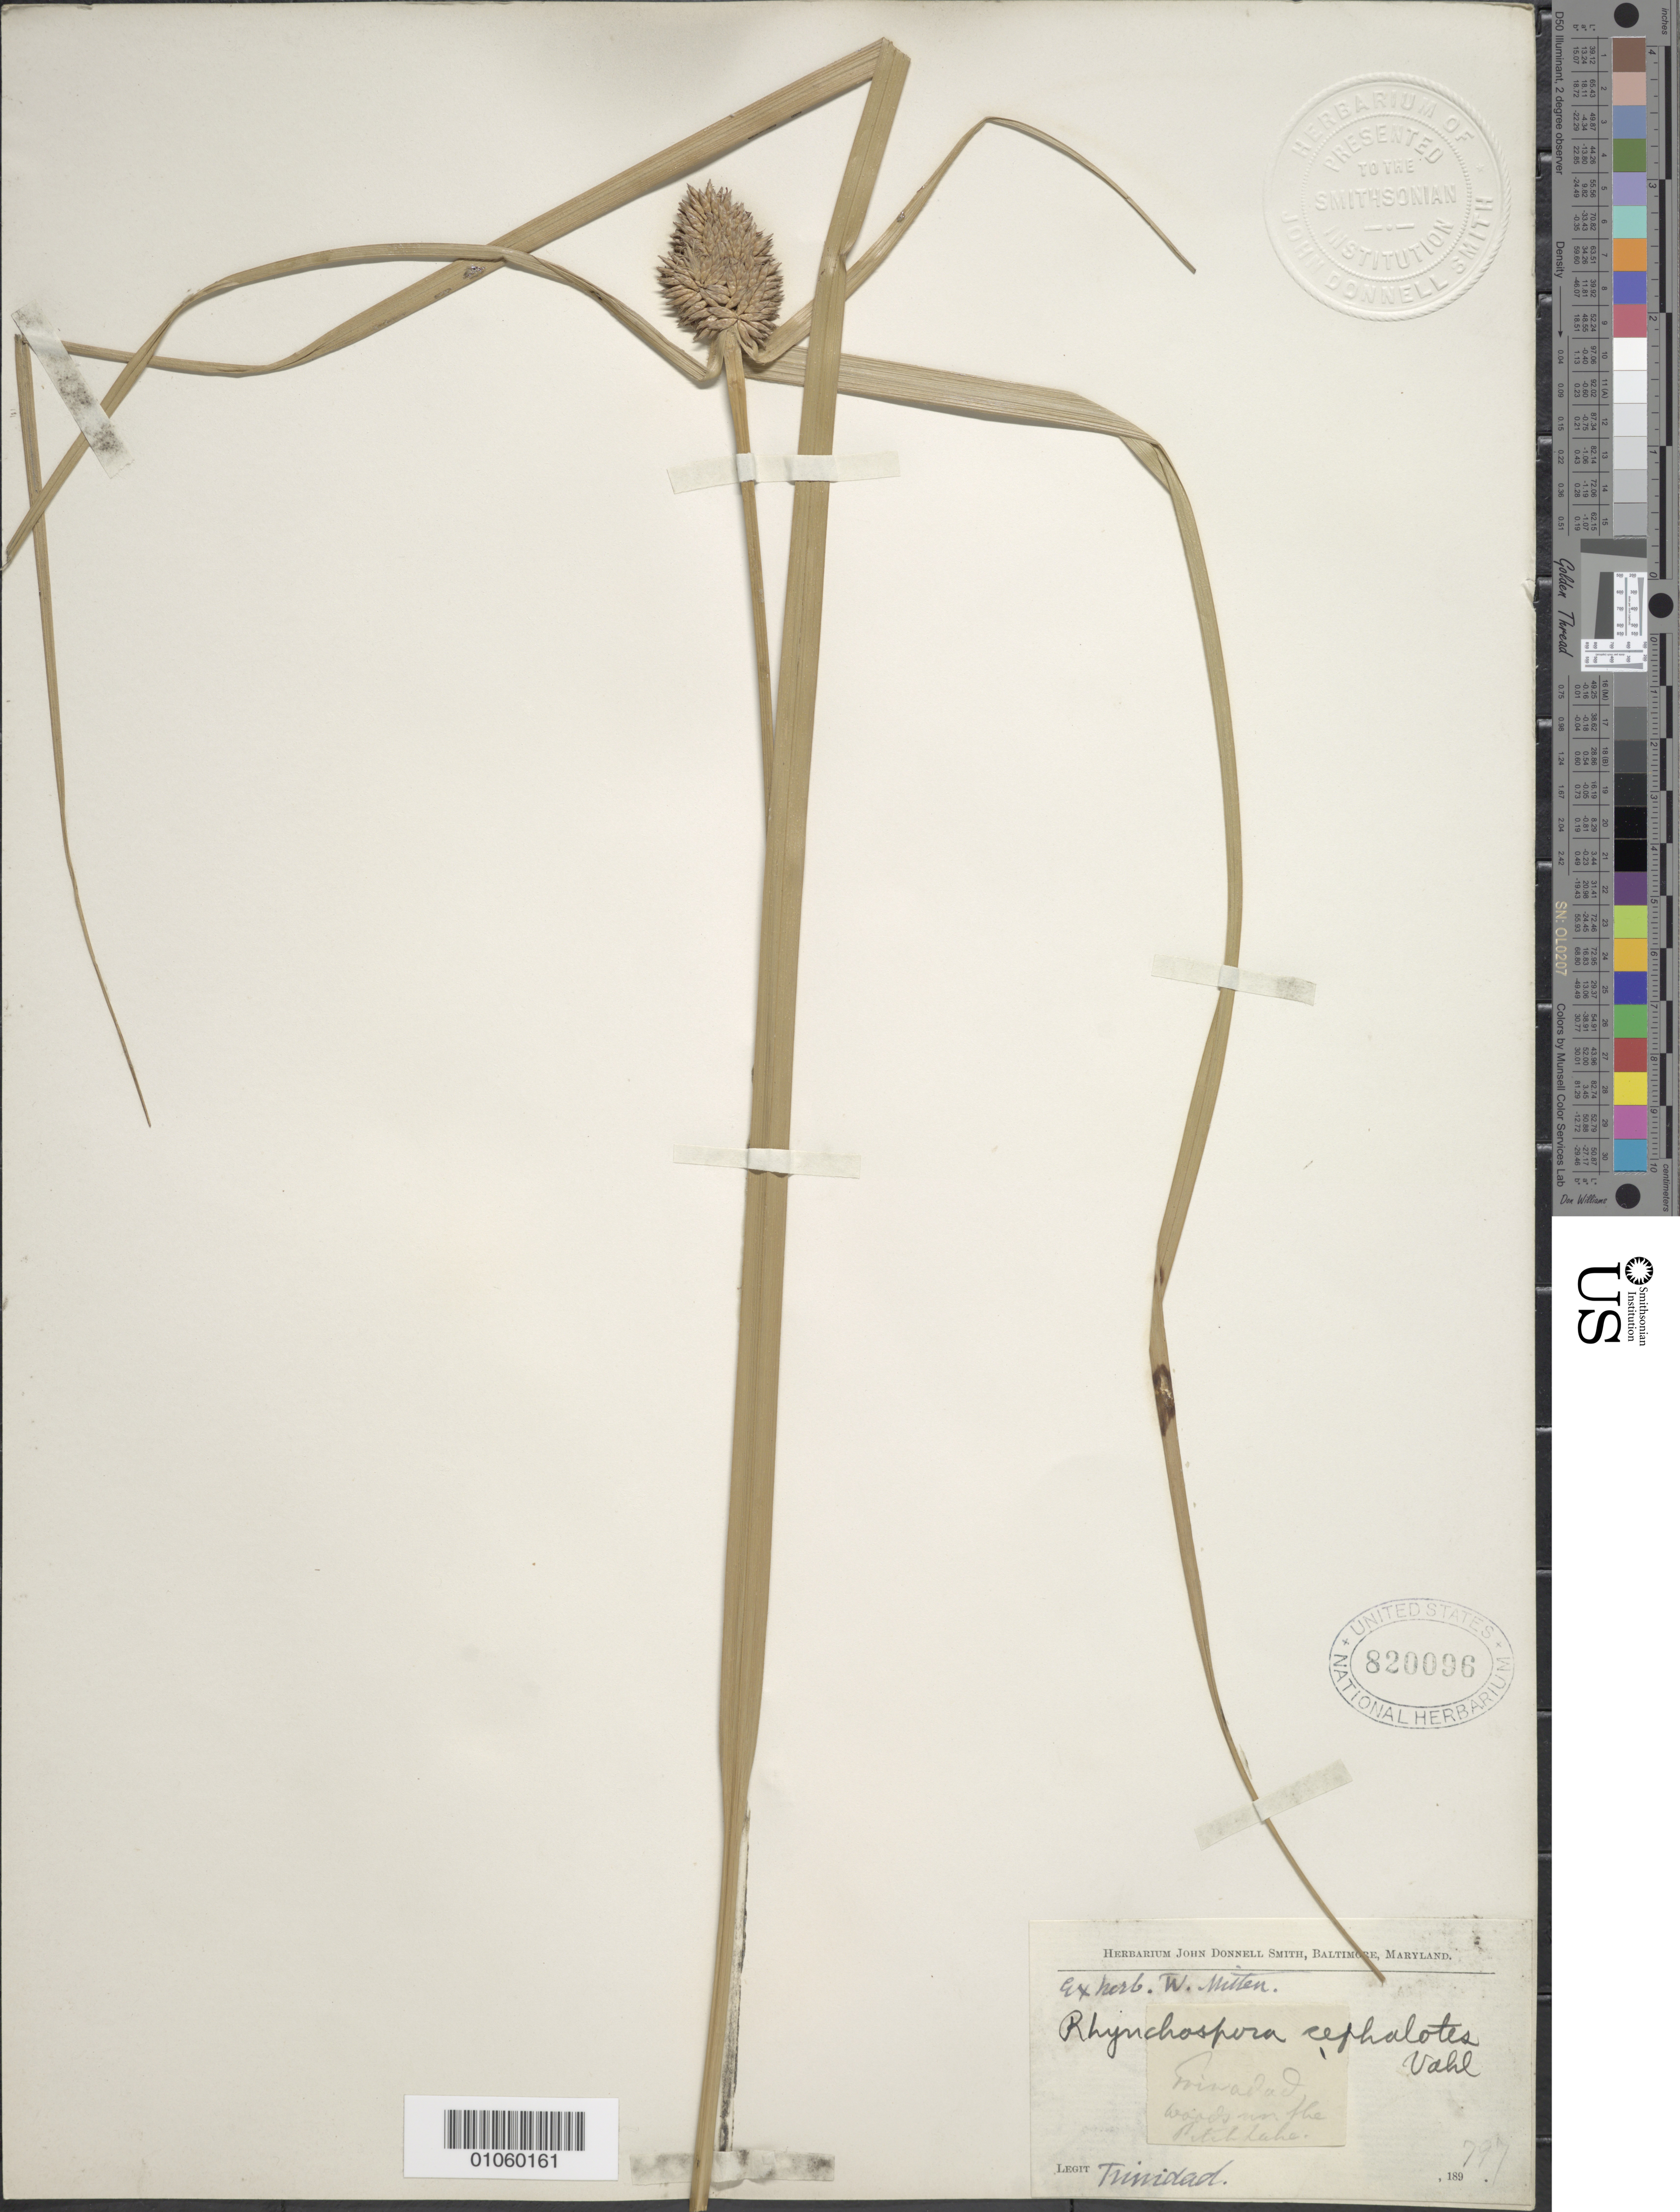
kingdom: Plantae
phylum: Tracheophyta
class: Liliopsida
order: Poales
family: Cyperaceae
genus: Rhynchospora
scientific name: Rhynchospora cephalotes var. cephalotes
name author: (L.) Vahl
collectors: W. Mitten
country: Trinidad and Tobago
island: Trinidad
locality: Pitch Lake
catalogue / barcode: US 820096